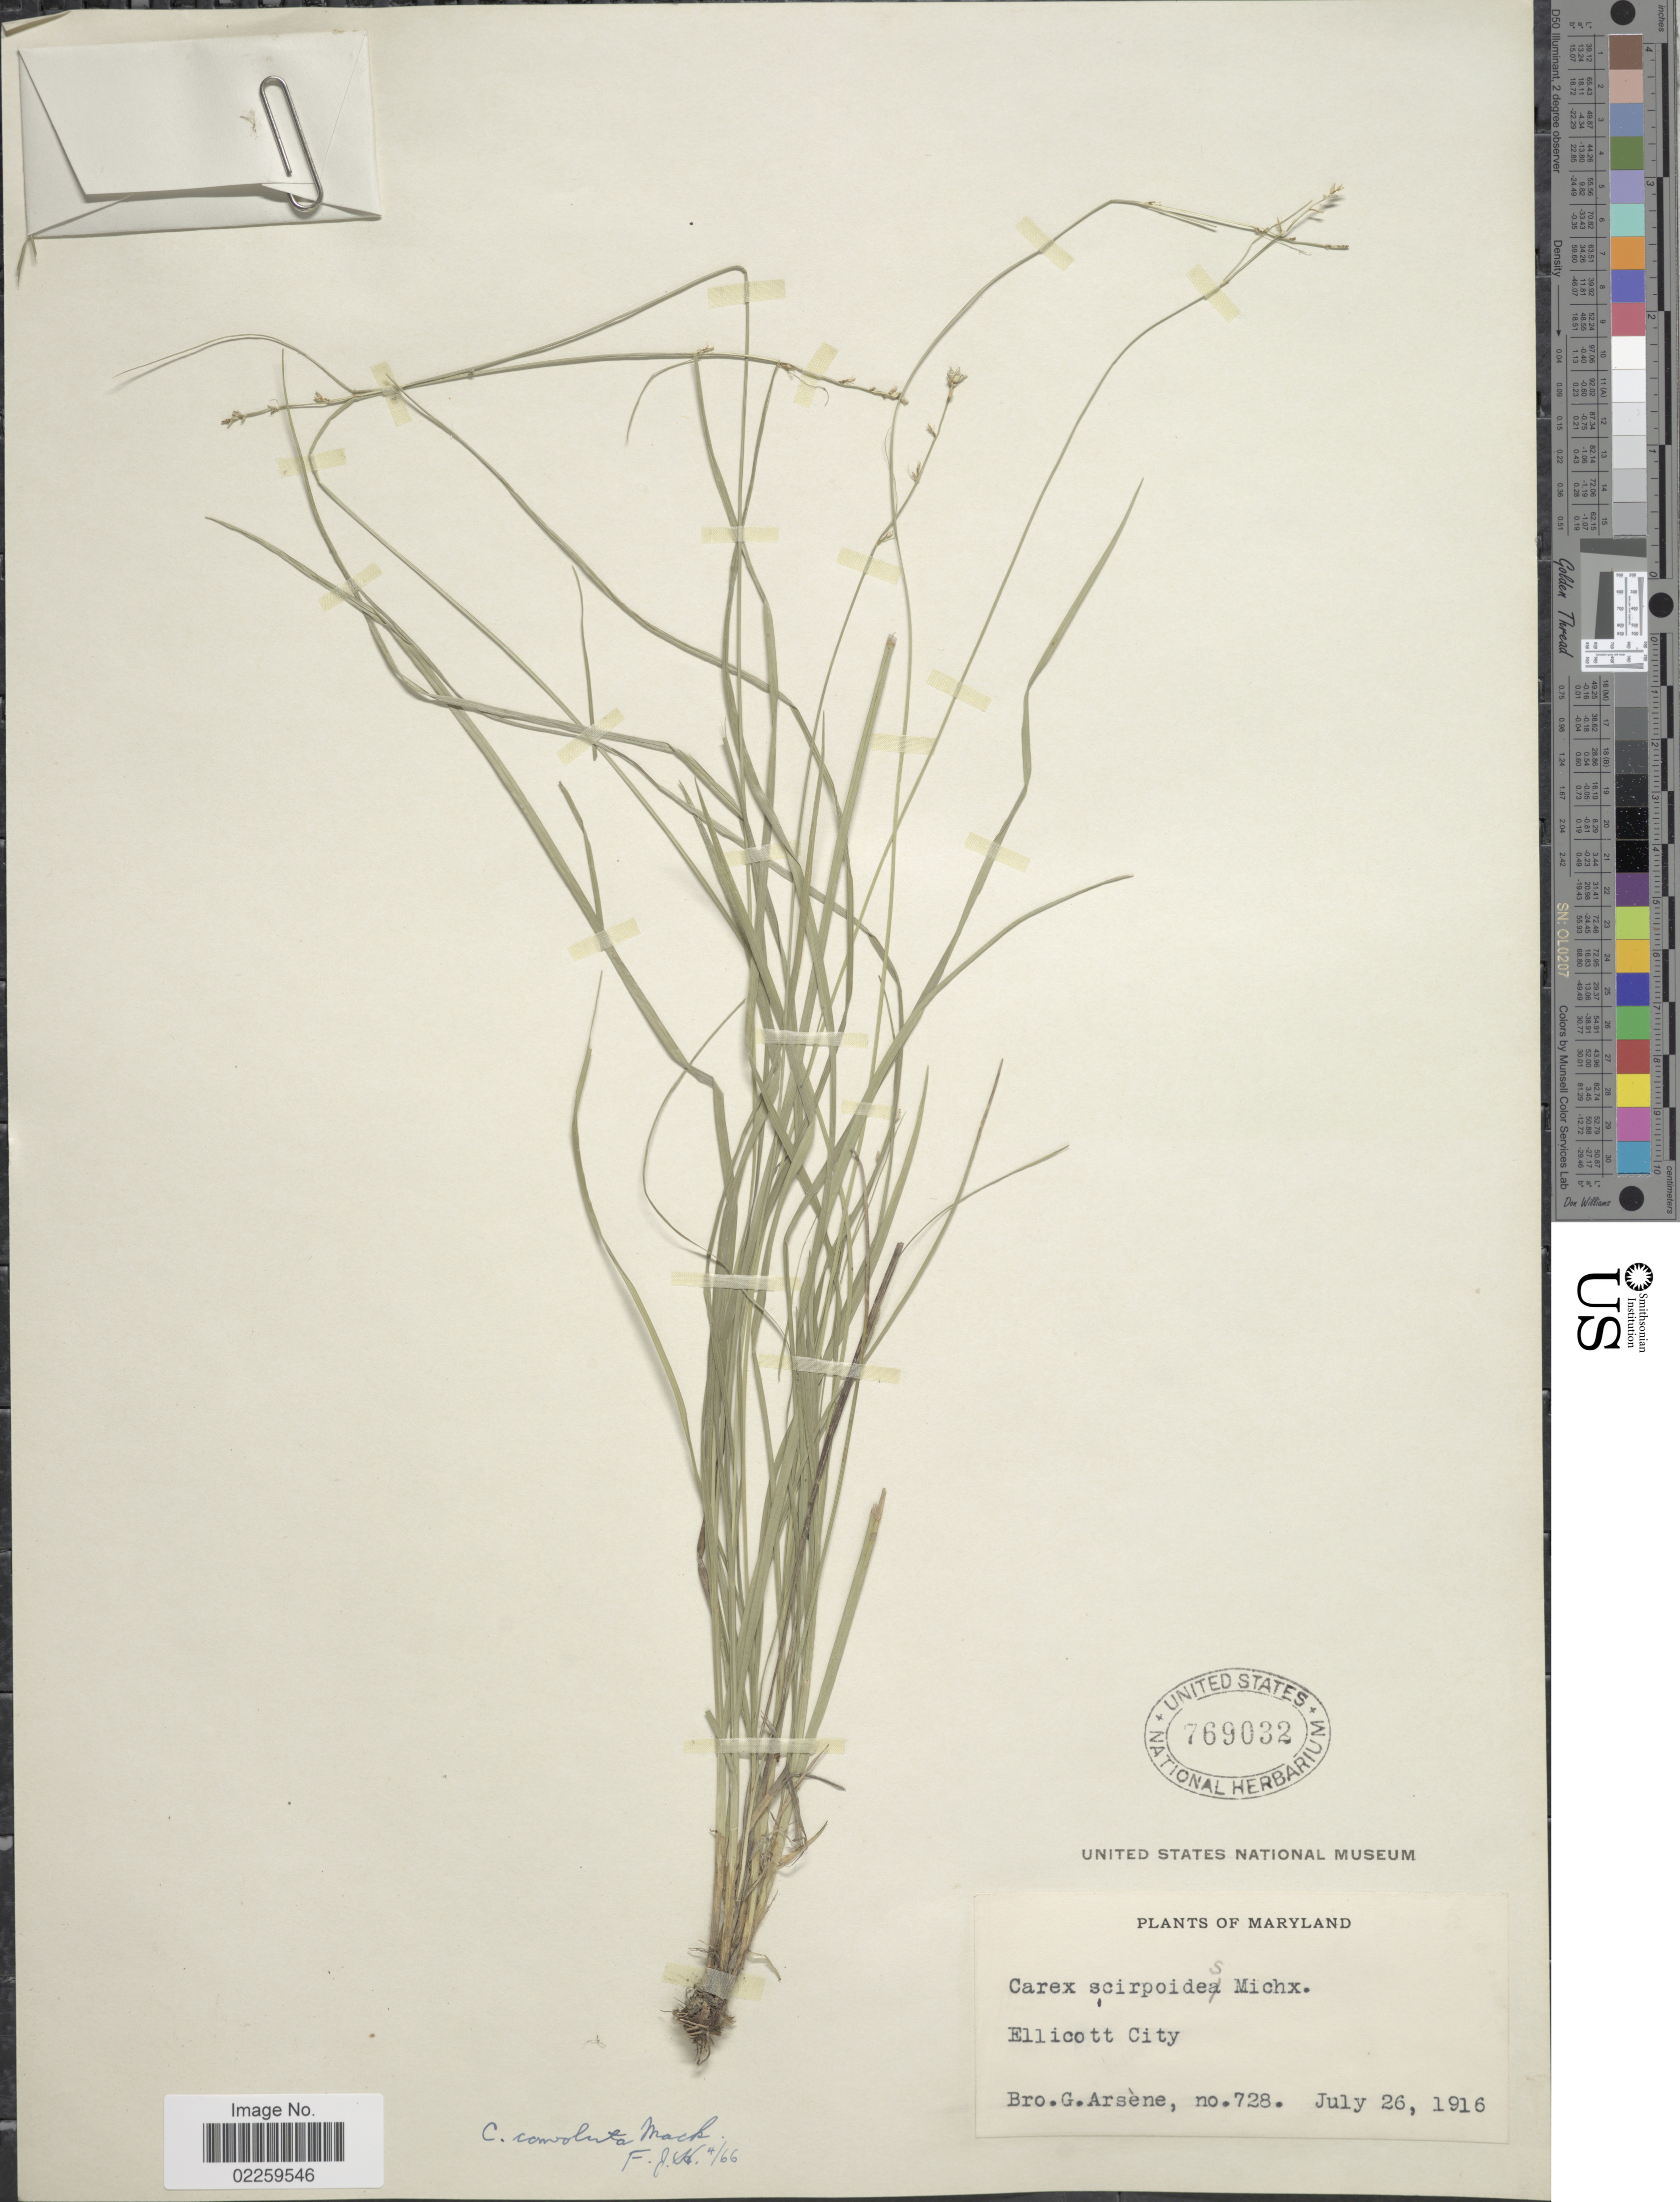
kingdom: Plantae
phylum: Tracheophyta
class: Liliopsida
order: Poales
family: Cyperaceae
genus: Carex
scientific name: Carex rosea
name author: Willd.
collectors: Bro. G. Arsène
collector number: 728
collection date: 1916-07-26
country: United States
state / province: Maryland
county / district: Howard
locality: Maryland. Ellicot City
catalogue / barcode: US 769032